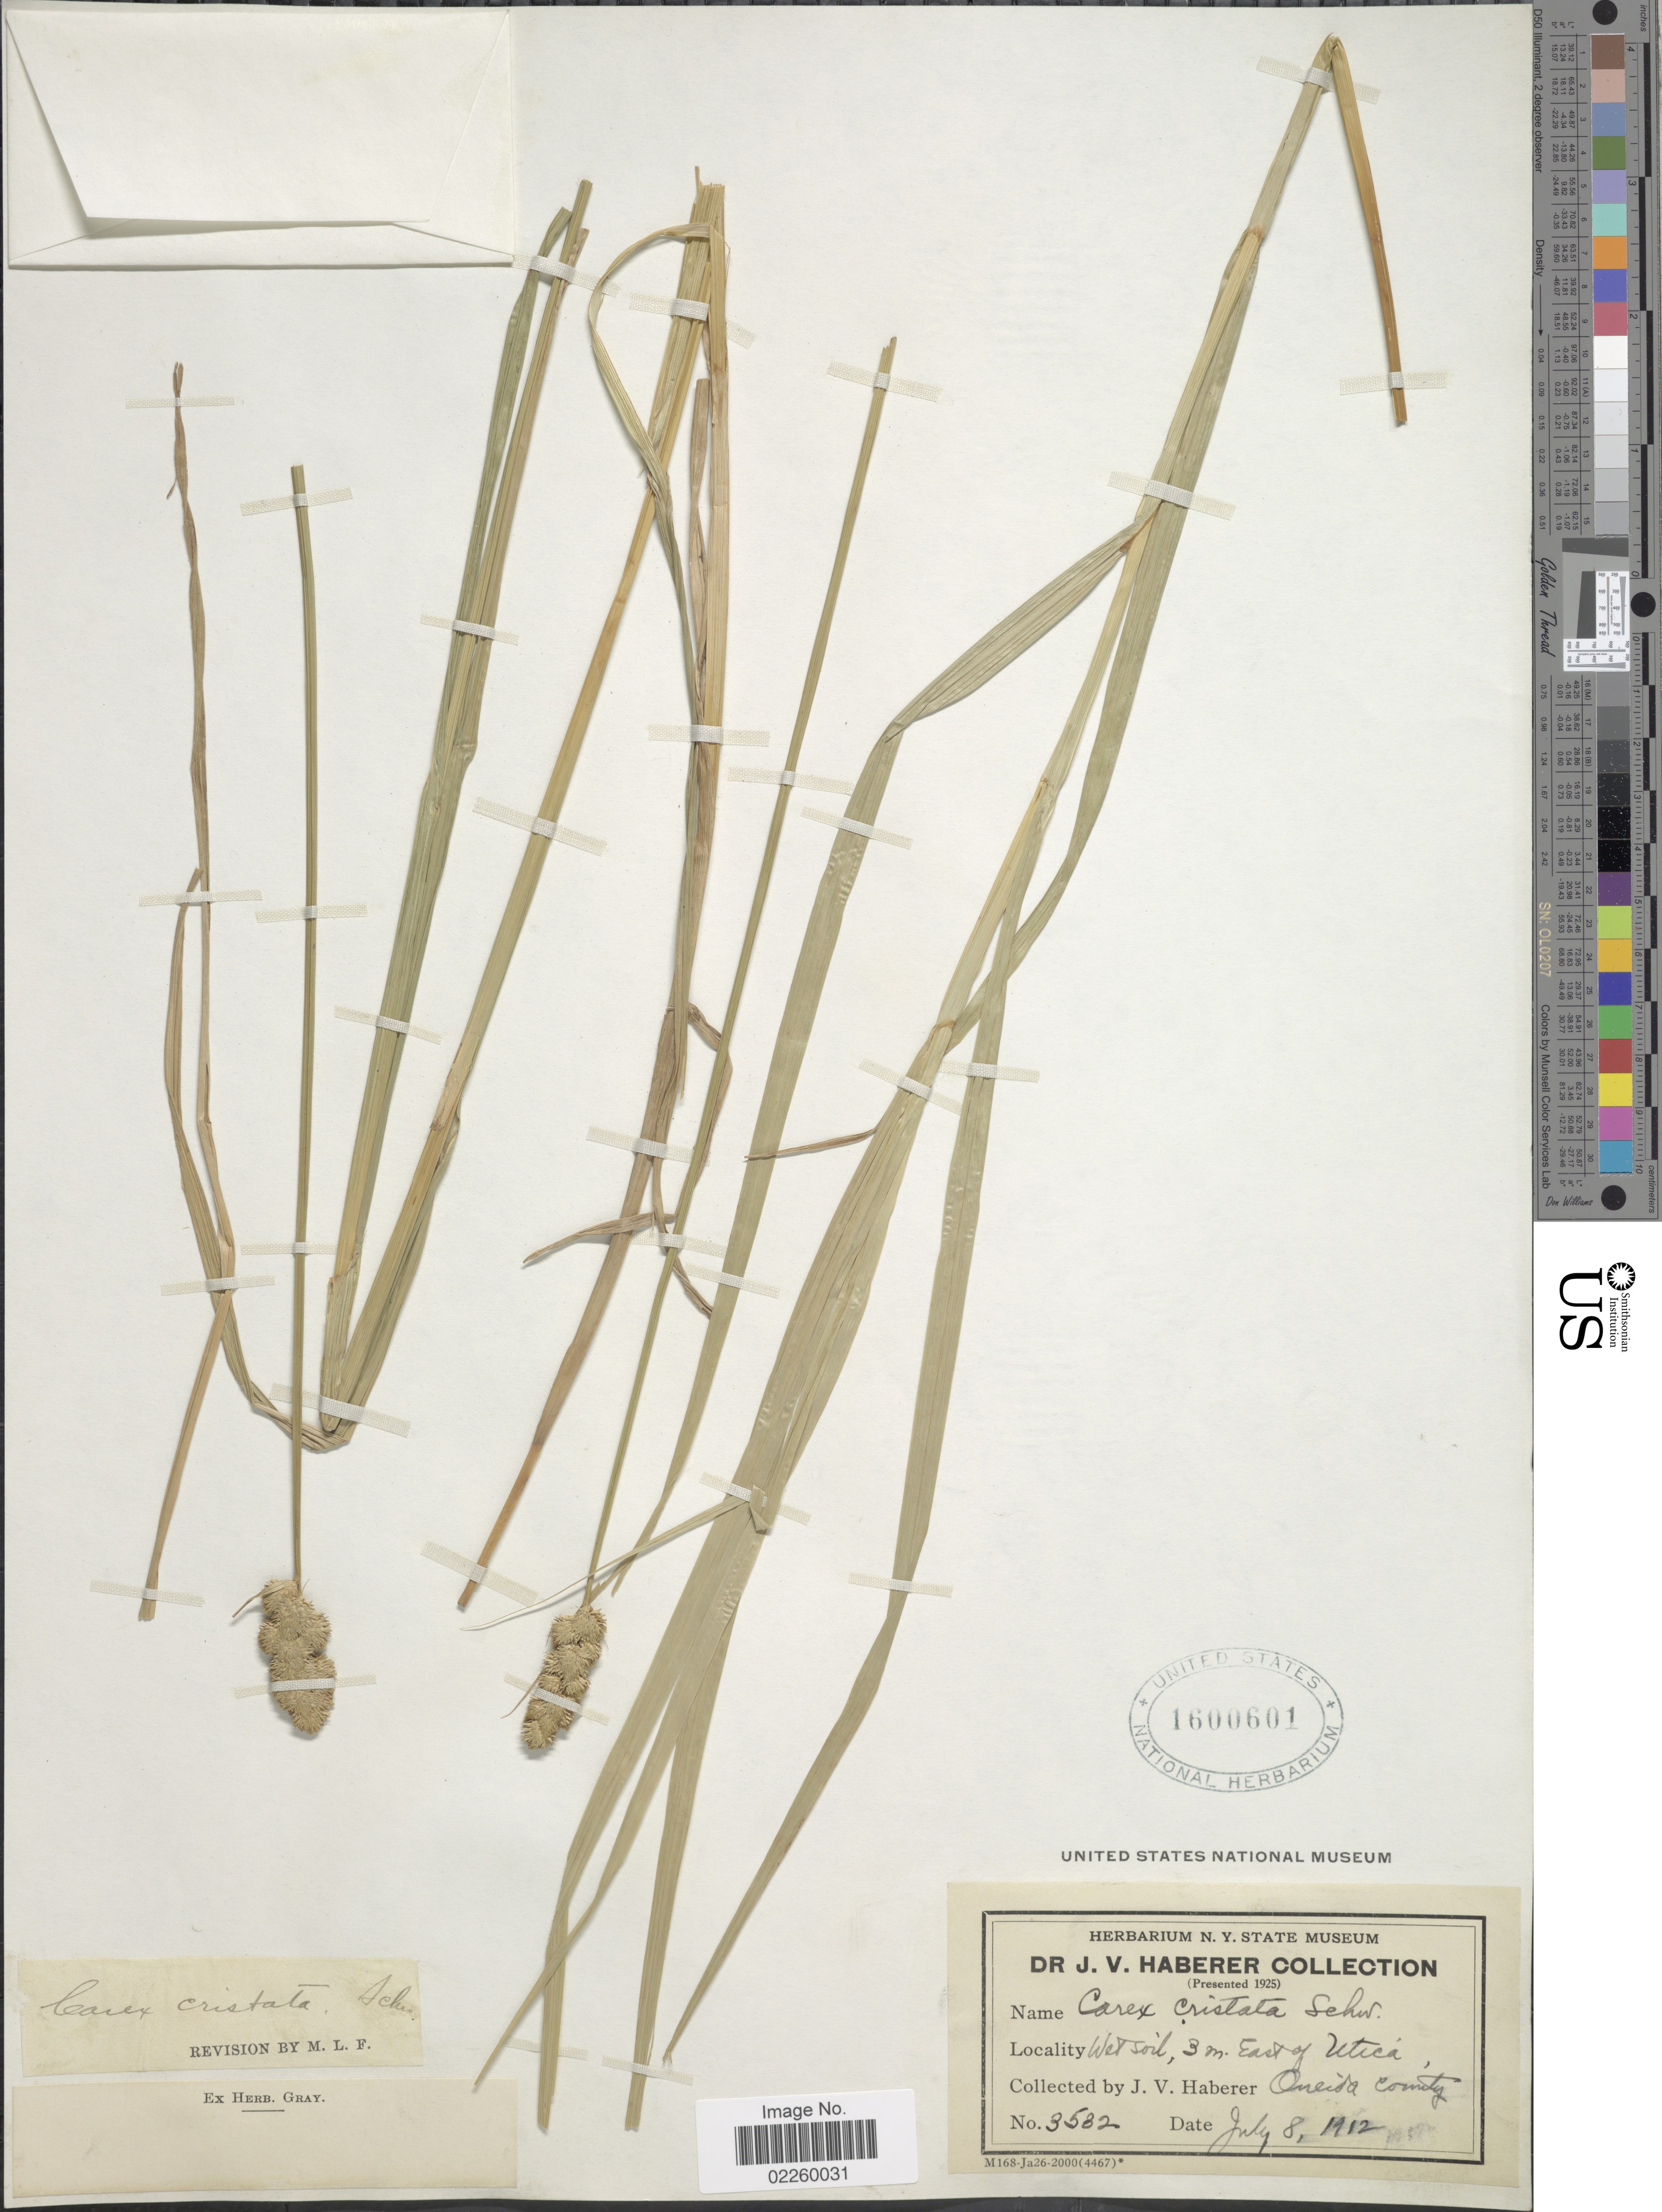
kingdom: Plantae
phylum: Tracheophyta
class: Liliopsida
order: Poales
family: Cyperaceae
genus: Carex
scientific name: Carex cristatella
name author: Britton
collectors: J. V. Haberer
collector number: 3532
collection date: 1912-07-08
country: United States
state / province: New York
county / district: Oneida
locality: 3 m. East of Utica. Oneida County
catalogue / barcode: US 1600601